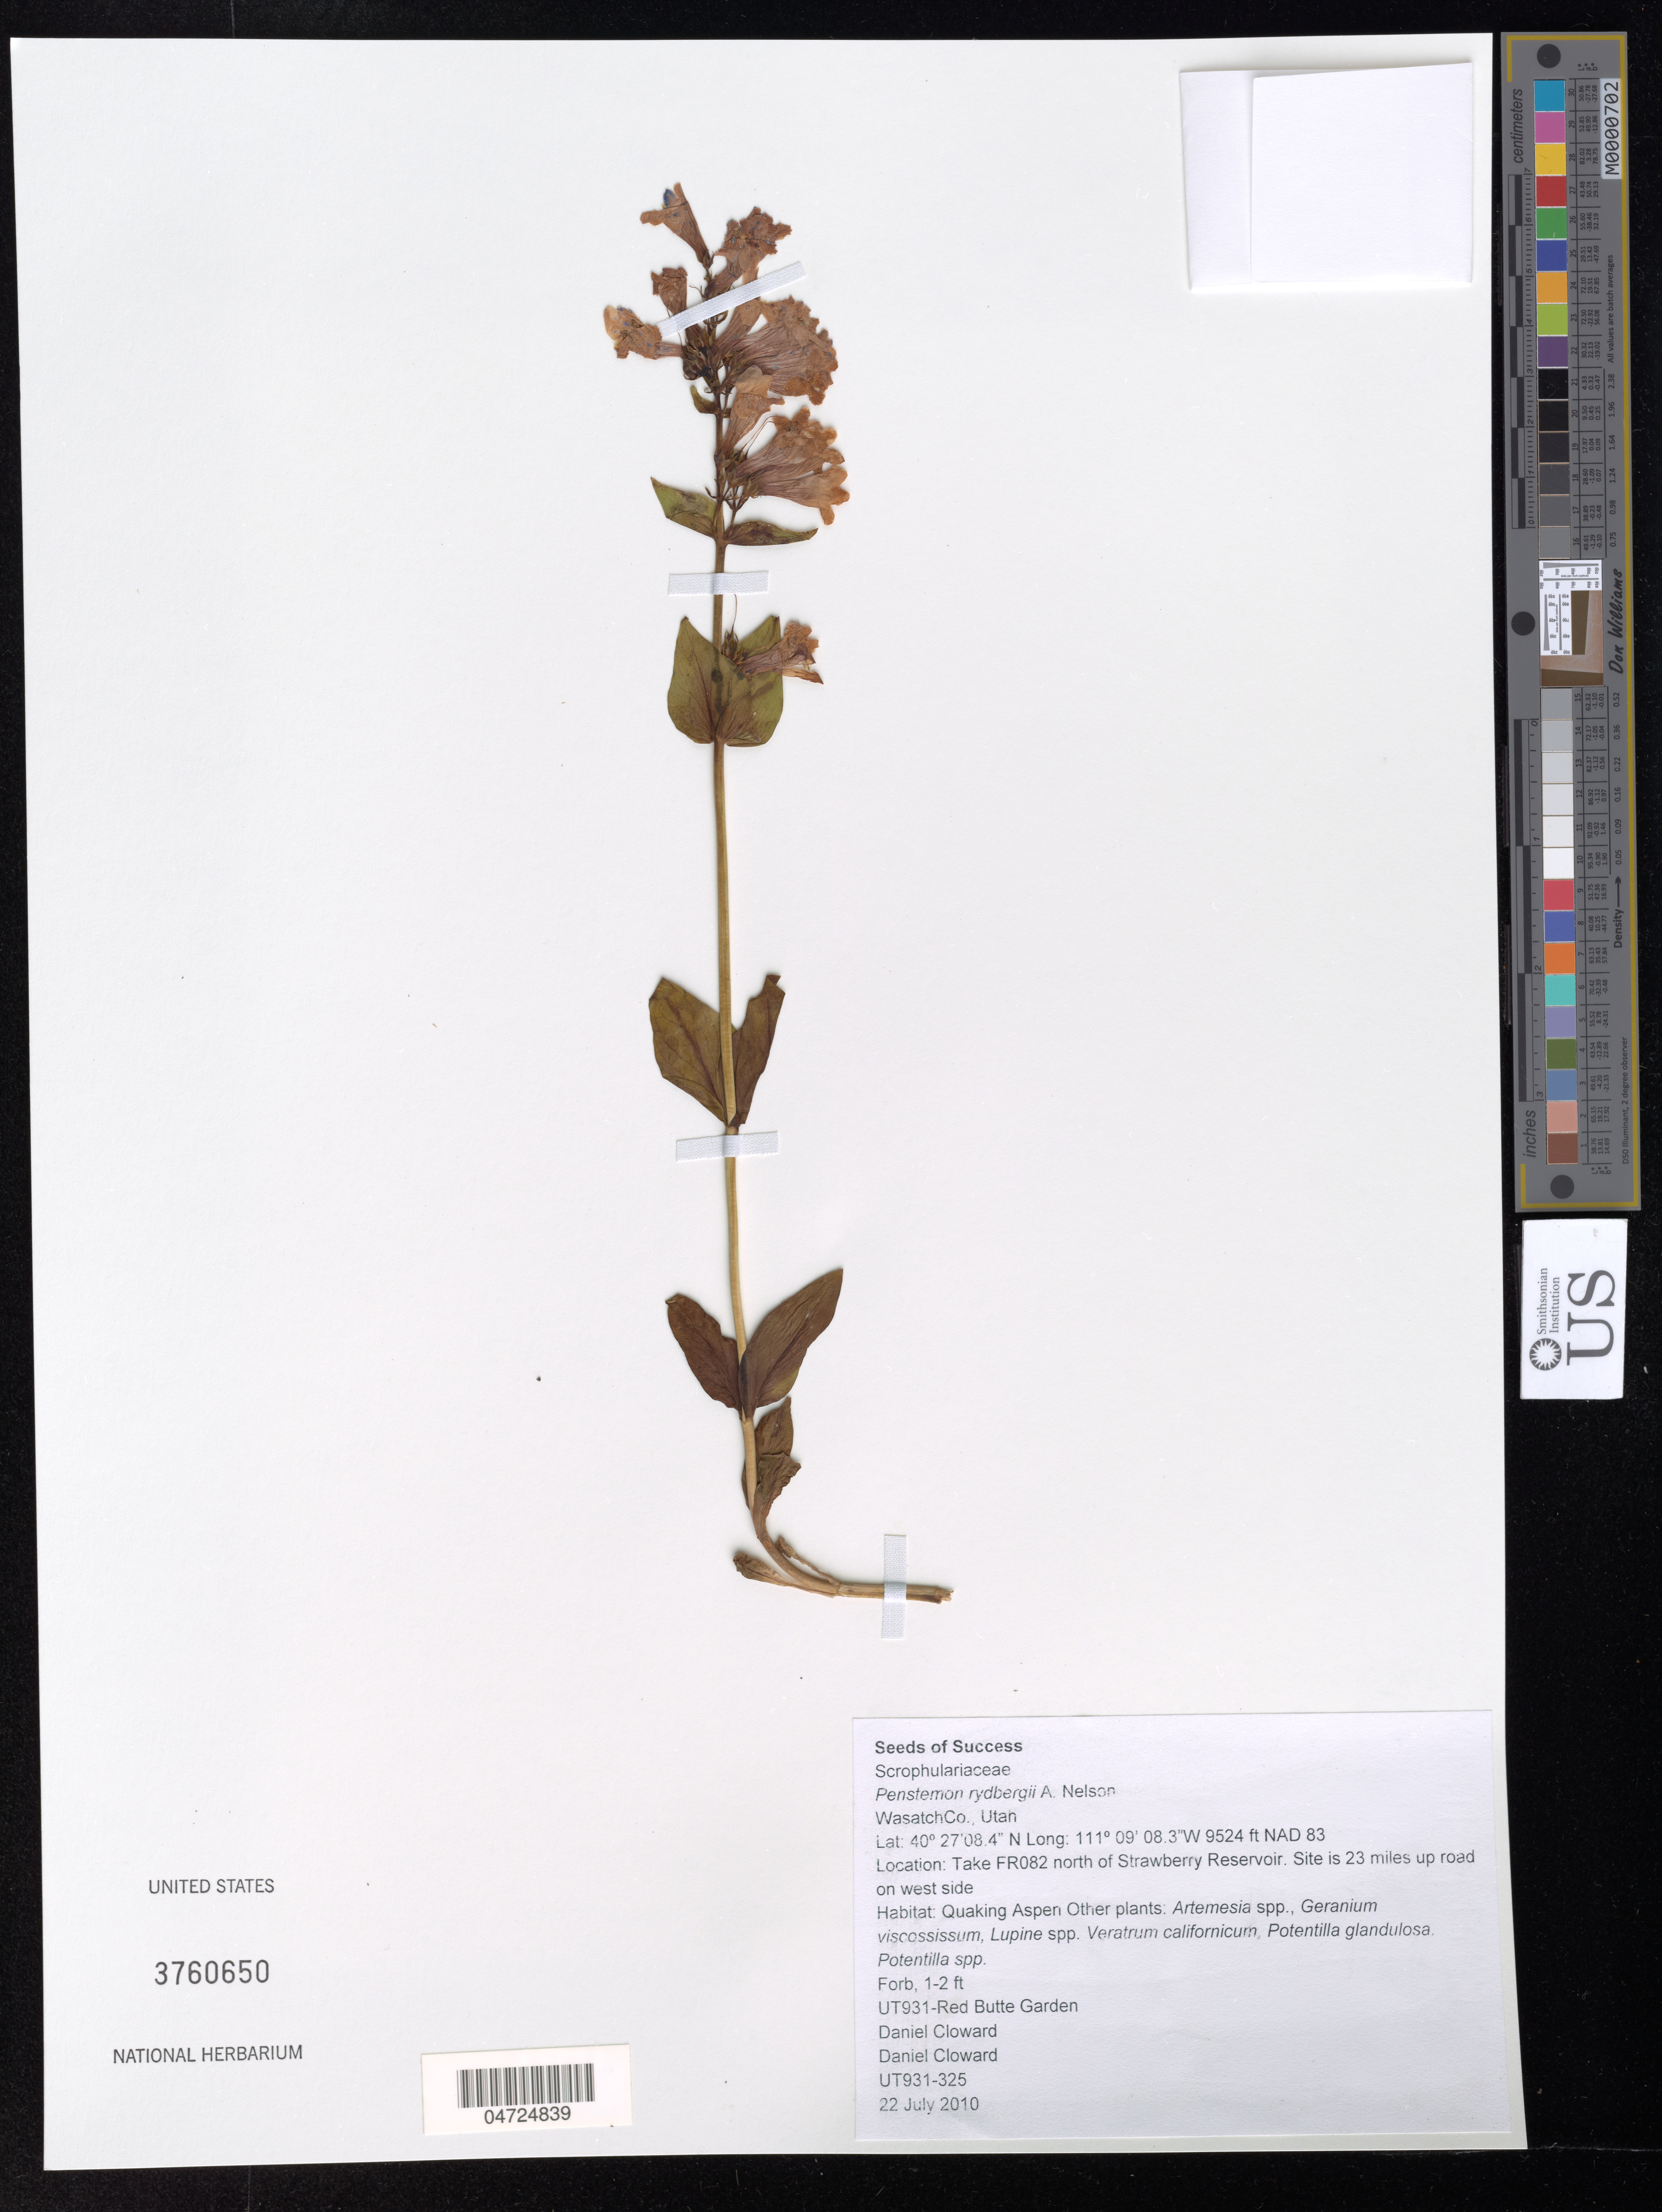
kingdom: Plantae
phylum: Tracheophyta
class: Magnoliopsida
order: Lamiales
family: Plantaginaceae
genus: Penstemon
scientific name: Penstemon rydbergii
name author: A. Nelson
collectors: D. Cloward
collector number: UT931-325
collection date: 2010-07-22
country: United States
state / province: Utah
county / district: Wasatch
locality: WasatchCo. NAD 83. Take FR082 north of Strawberry Reservoir. Site is 23 miles up road on west side. UT931-Red Butte Garden.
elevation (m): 2903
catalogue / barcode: US 3760650